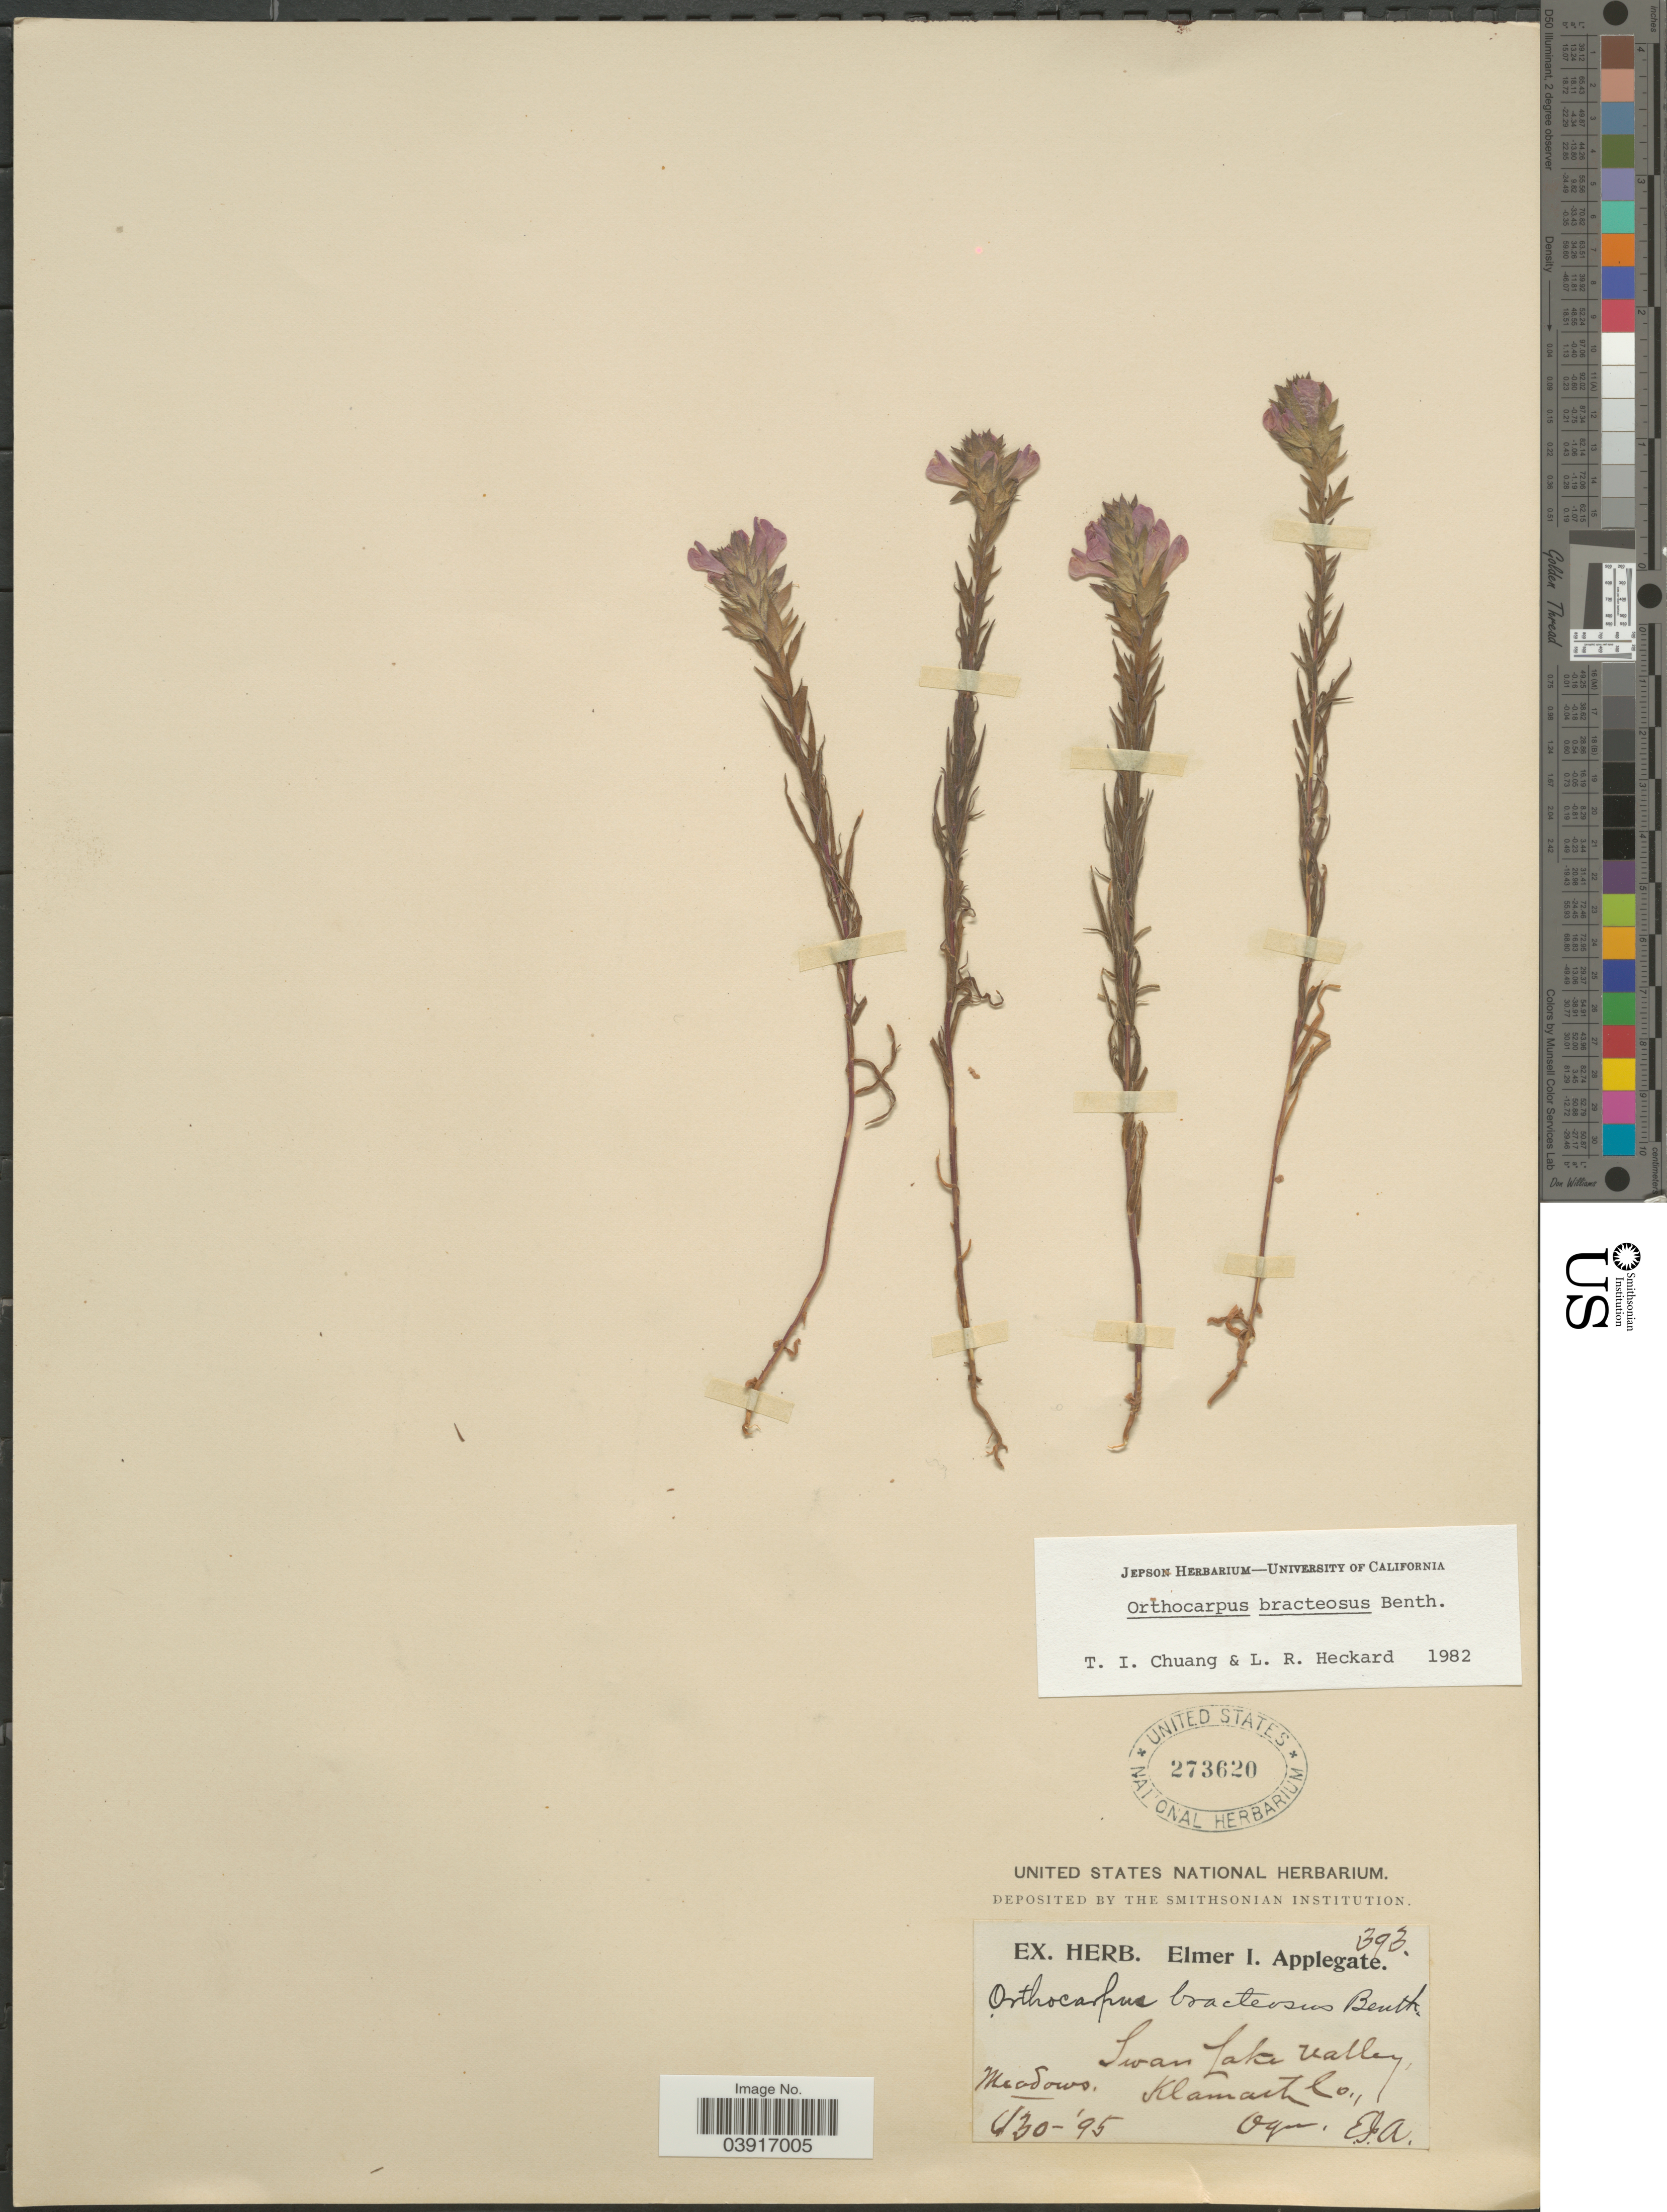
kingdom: Plantae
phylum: Tracheophyta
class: Magnoliopsida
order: Lamiales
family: Orobanchaceae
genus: Orthocarpus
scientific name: Orthocarpus bracteosus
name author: Benth.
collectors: E. I. Applegate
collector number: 393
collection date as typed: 30-'95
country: United States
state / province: Oregon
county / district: Klamath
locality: Swan Lake Valley, Klamath Co.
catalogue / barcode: US 273620